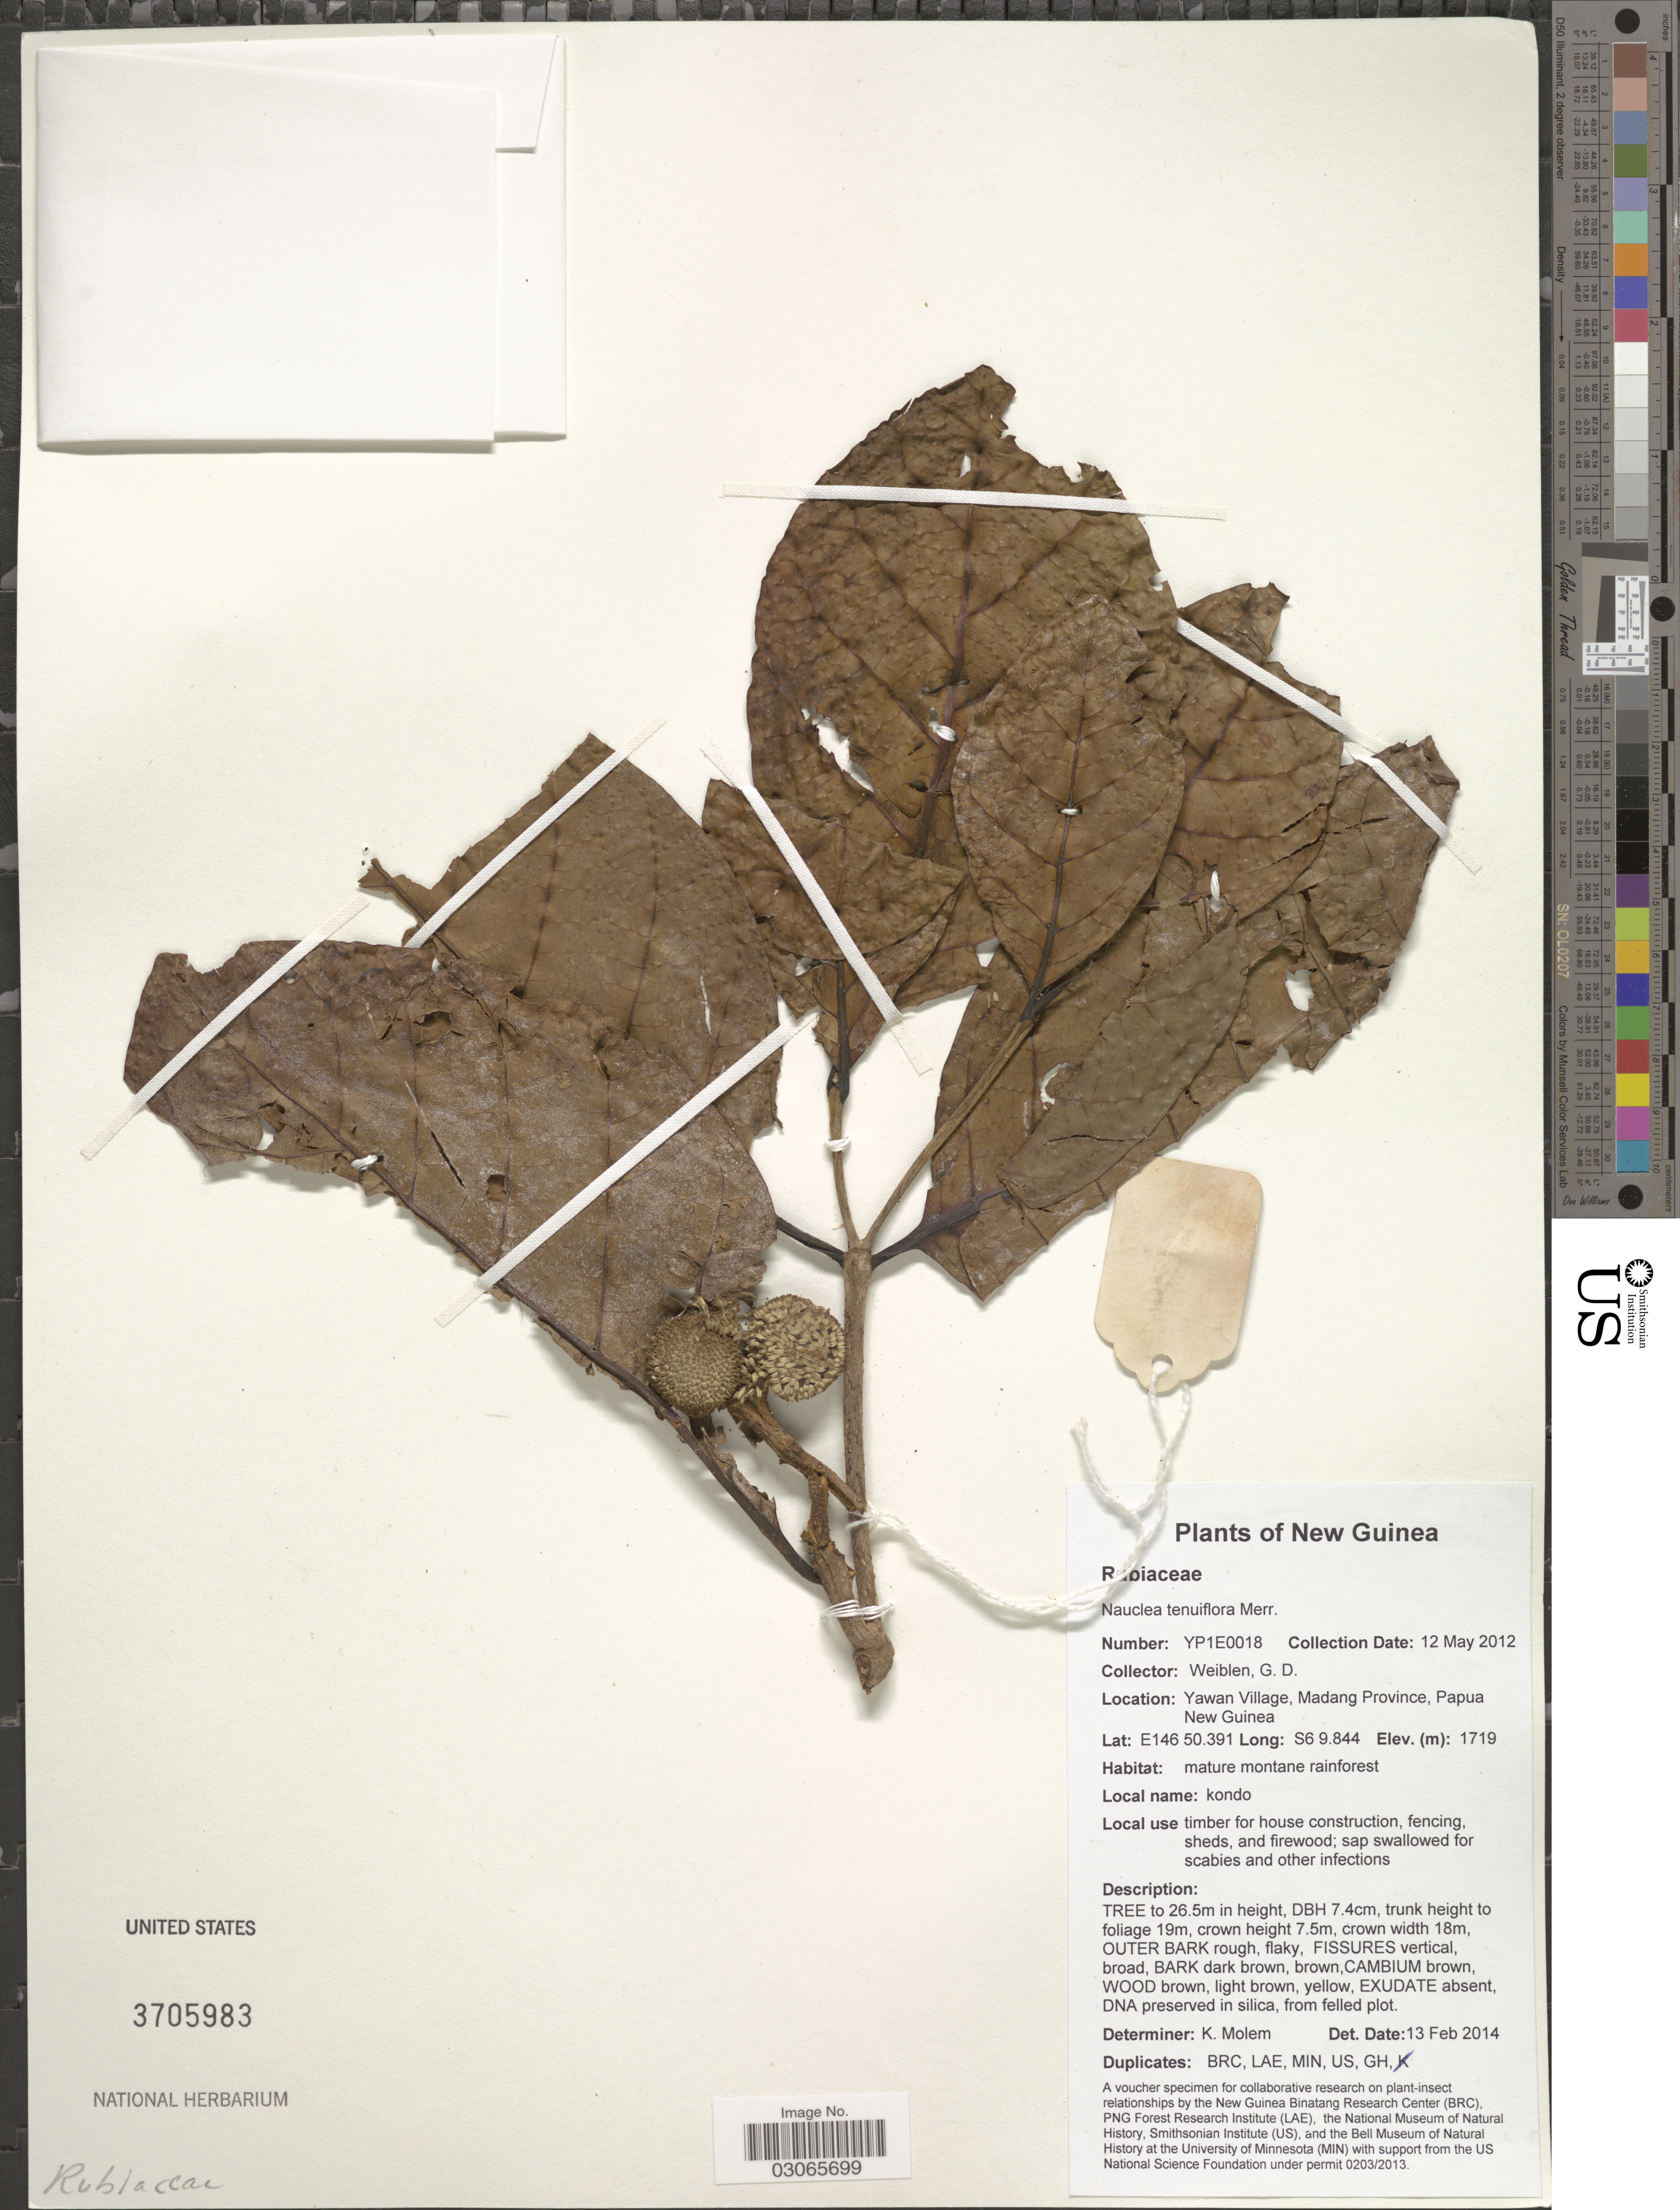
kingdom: Plantae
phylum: Tracheophyta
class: Magnoliopsida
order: Gentianales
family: Rubiaceae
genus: Nauclea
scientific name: Nauclea tenuiflora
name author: (Havil.) Merr.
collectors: G. D. Weiblen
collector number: YP1E0018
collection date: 2012-05-12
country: Papua New Guinea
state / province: Madang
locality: New Guinea. Yawan Village.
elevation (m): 1719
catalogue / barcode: US 3705983